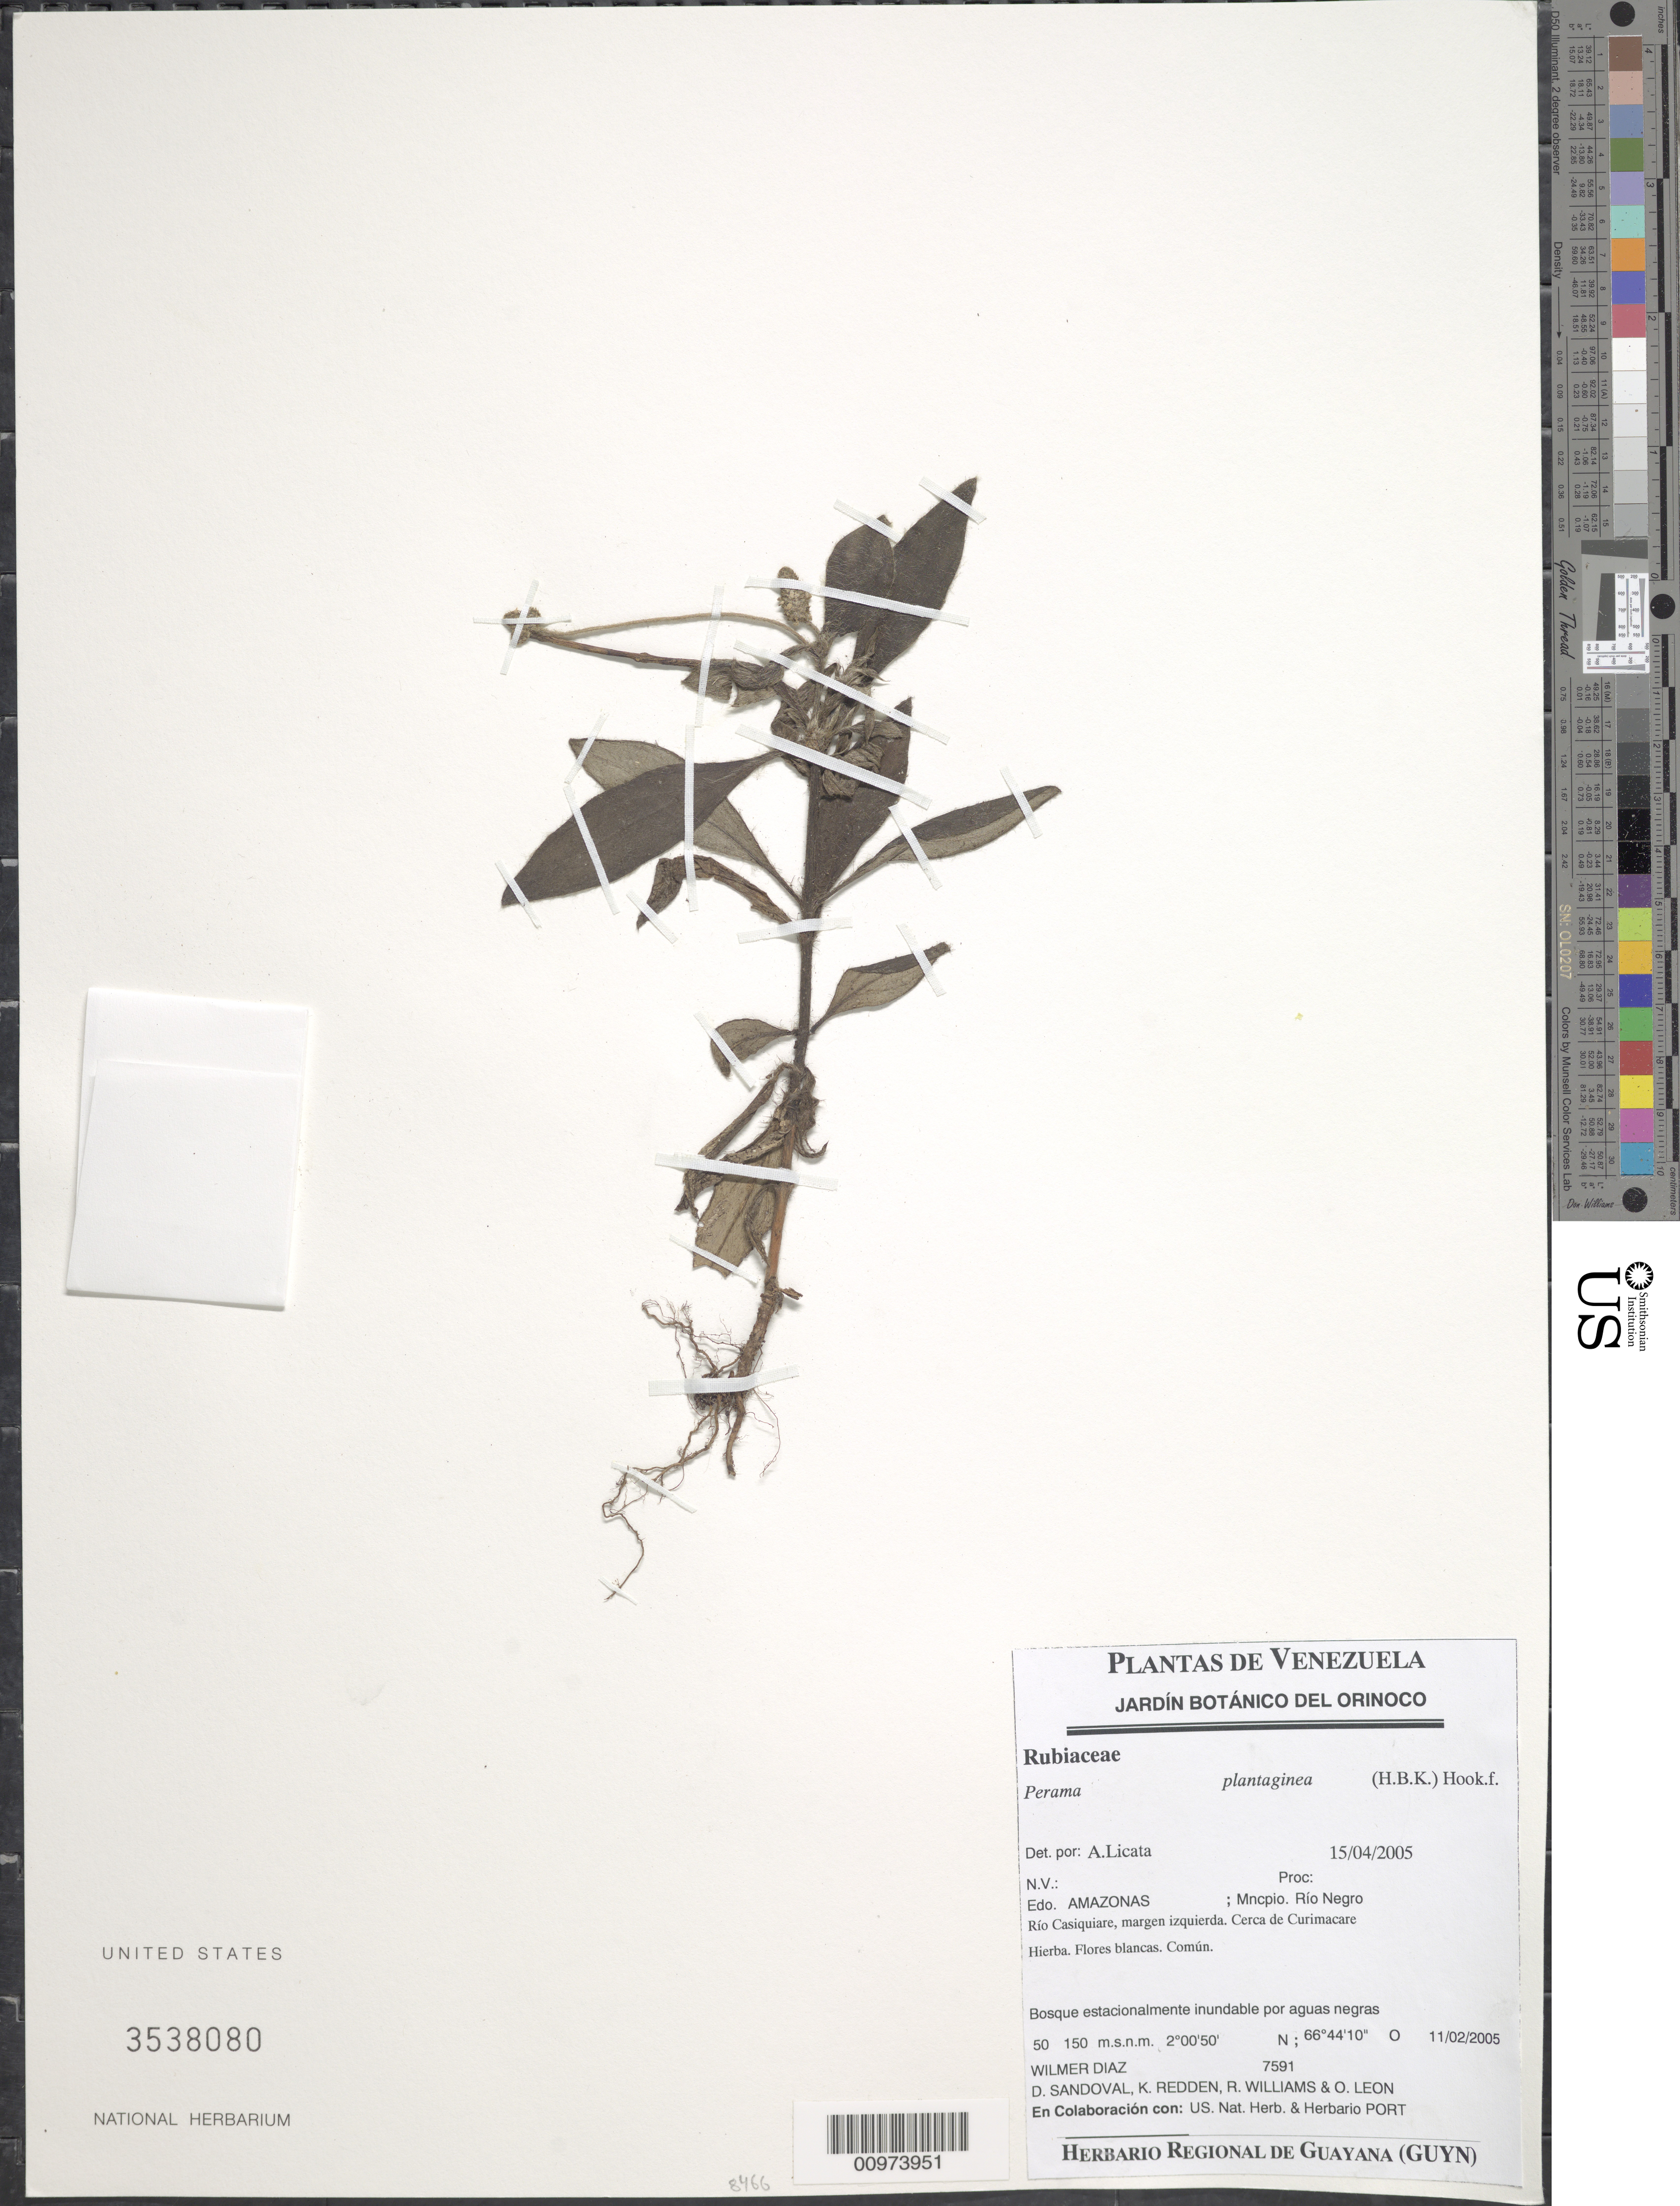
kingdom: Plantae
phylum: Tracheophyta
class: Magnoliopsida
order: Gentianales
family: Rubiaceae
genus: Perama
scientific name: Perama plantaginea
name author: (Kunth) Hook. f.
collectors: W. Díaz P., D. Sandoval, K. M. Redden, R. Williams & O. León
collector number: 7591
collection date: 2005-02-11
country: Venezuela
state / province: Amazonas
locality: Mncpio. Rio Negro. Rio Casiquiare, margen izquierda. Cerda de Curimacare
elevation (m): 50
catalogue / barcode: US 3538080